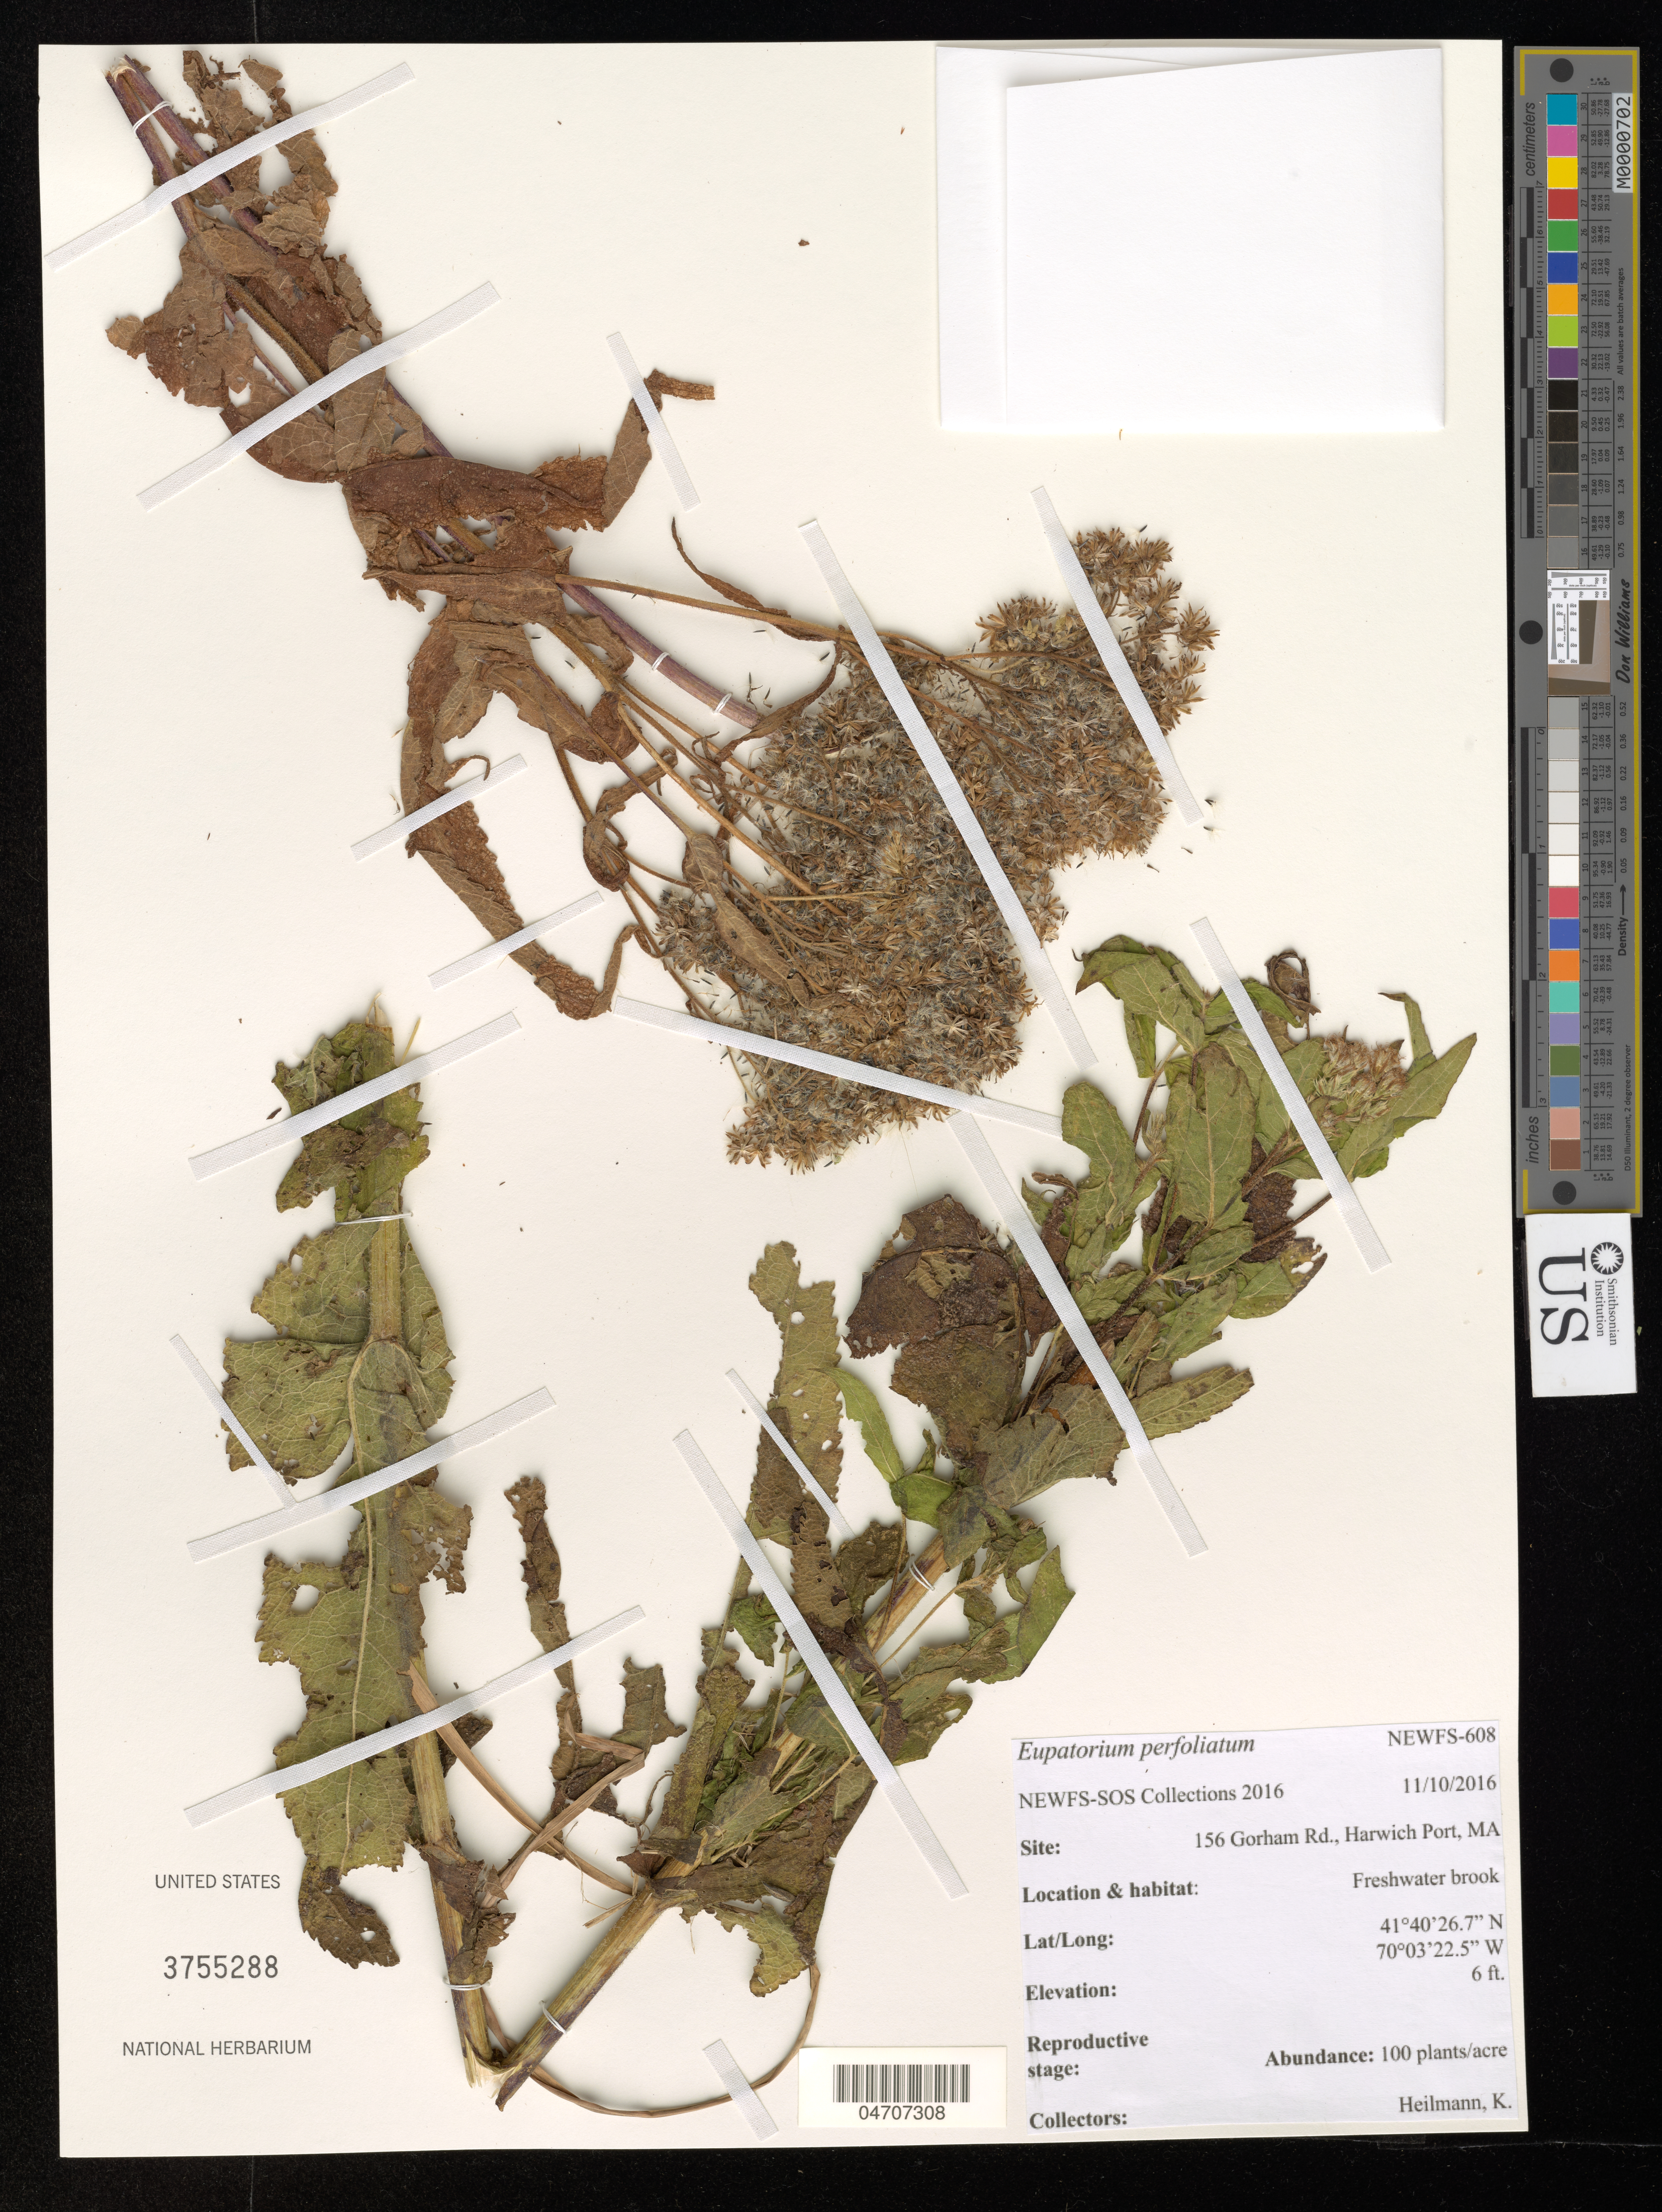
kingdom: Plantae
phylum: Tracheophyta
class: Magnoliopsida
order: Asterales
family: Asteraceae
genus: Eupatorium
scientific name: Eupatorium perfoliatum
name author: L.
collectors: K. Heilmann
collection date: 2016-11-10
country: United States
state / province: Massachusetts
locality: Site: 156 Gorham Rd., Harwich Port, MA.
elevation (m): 2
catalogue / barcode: US 3755288